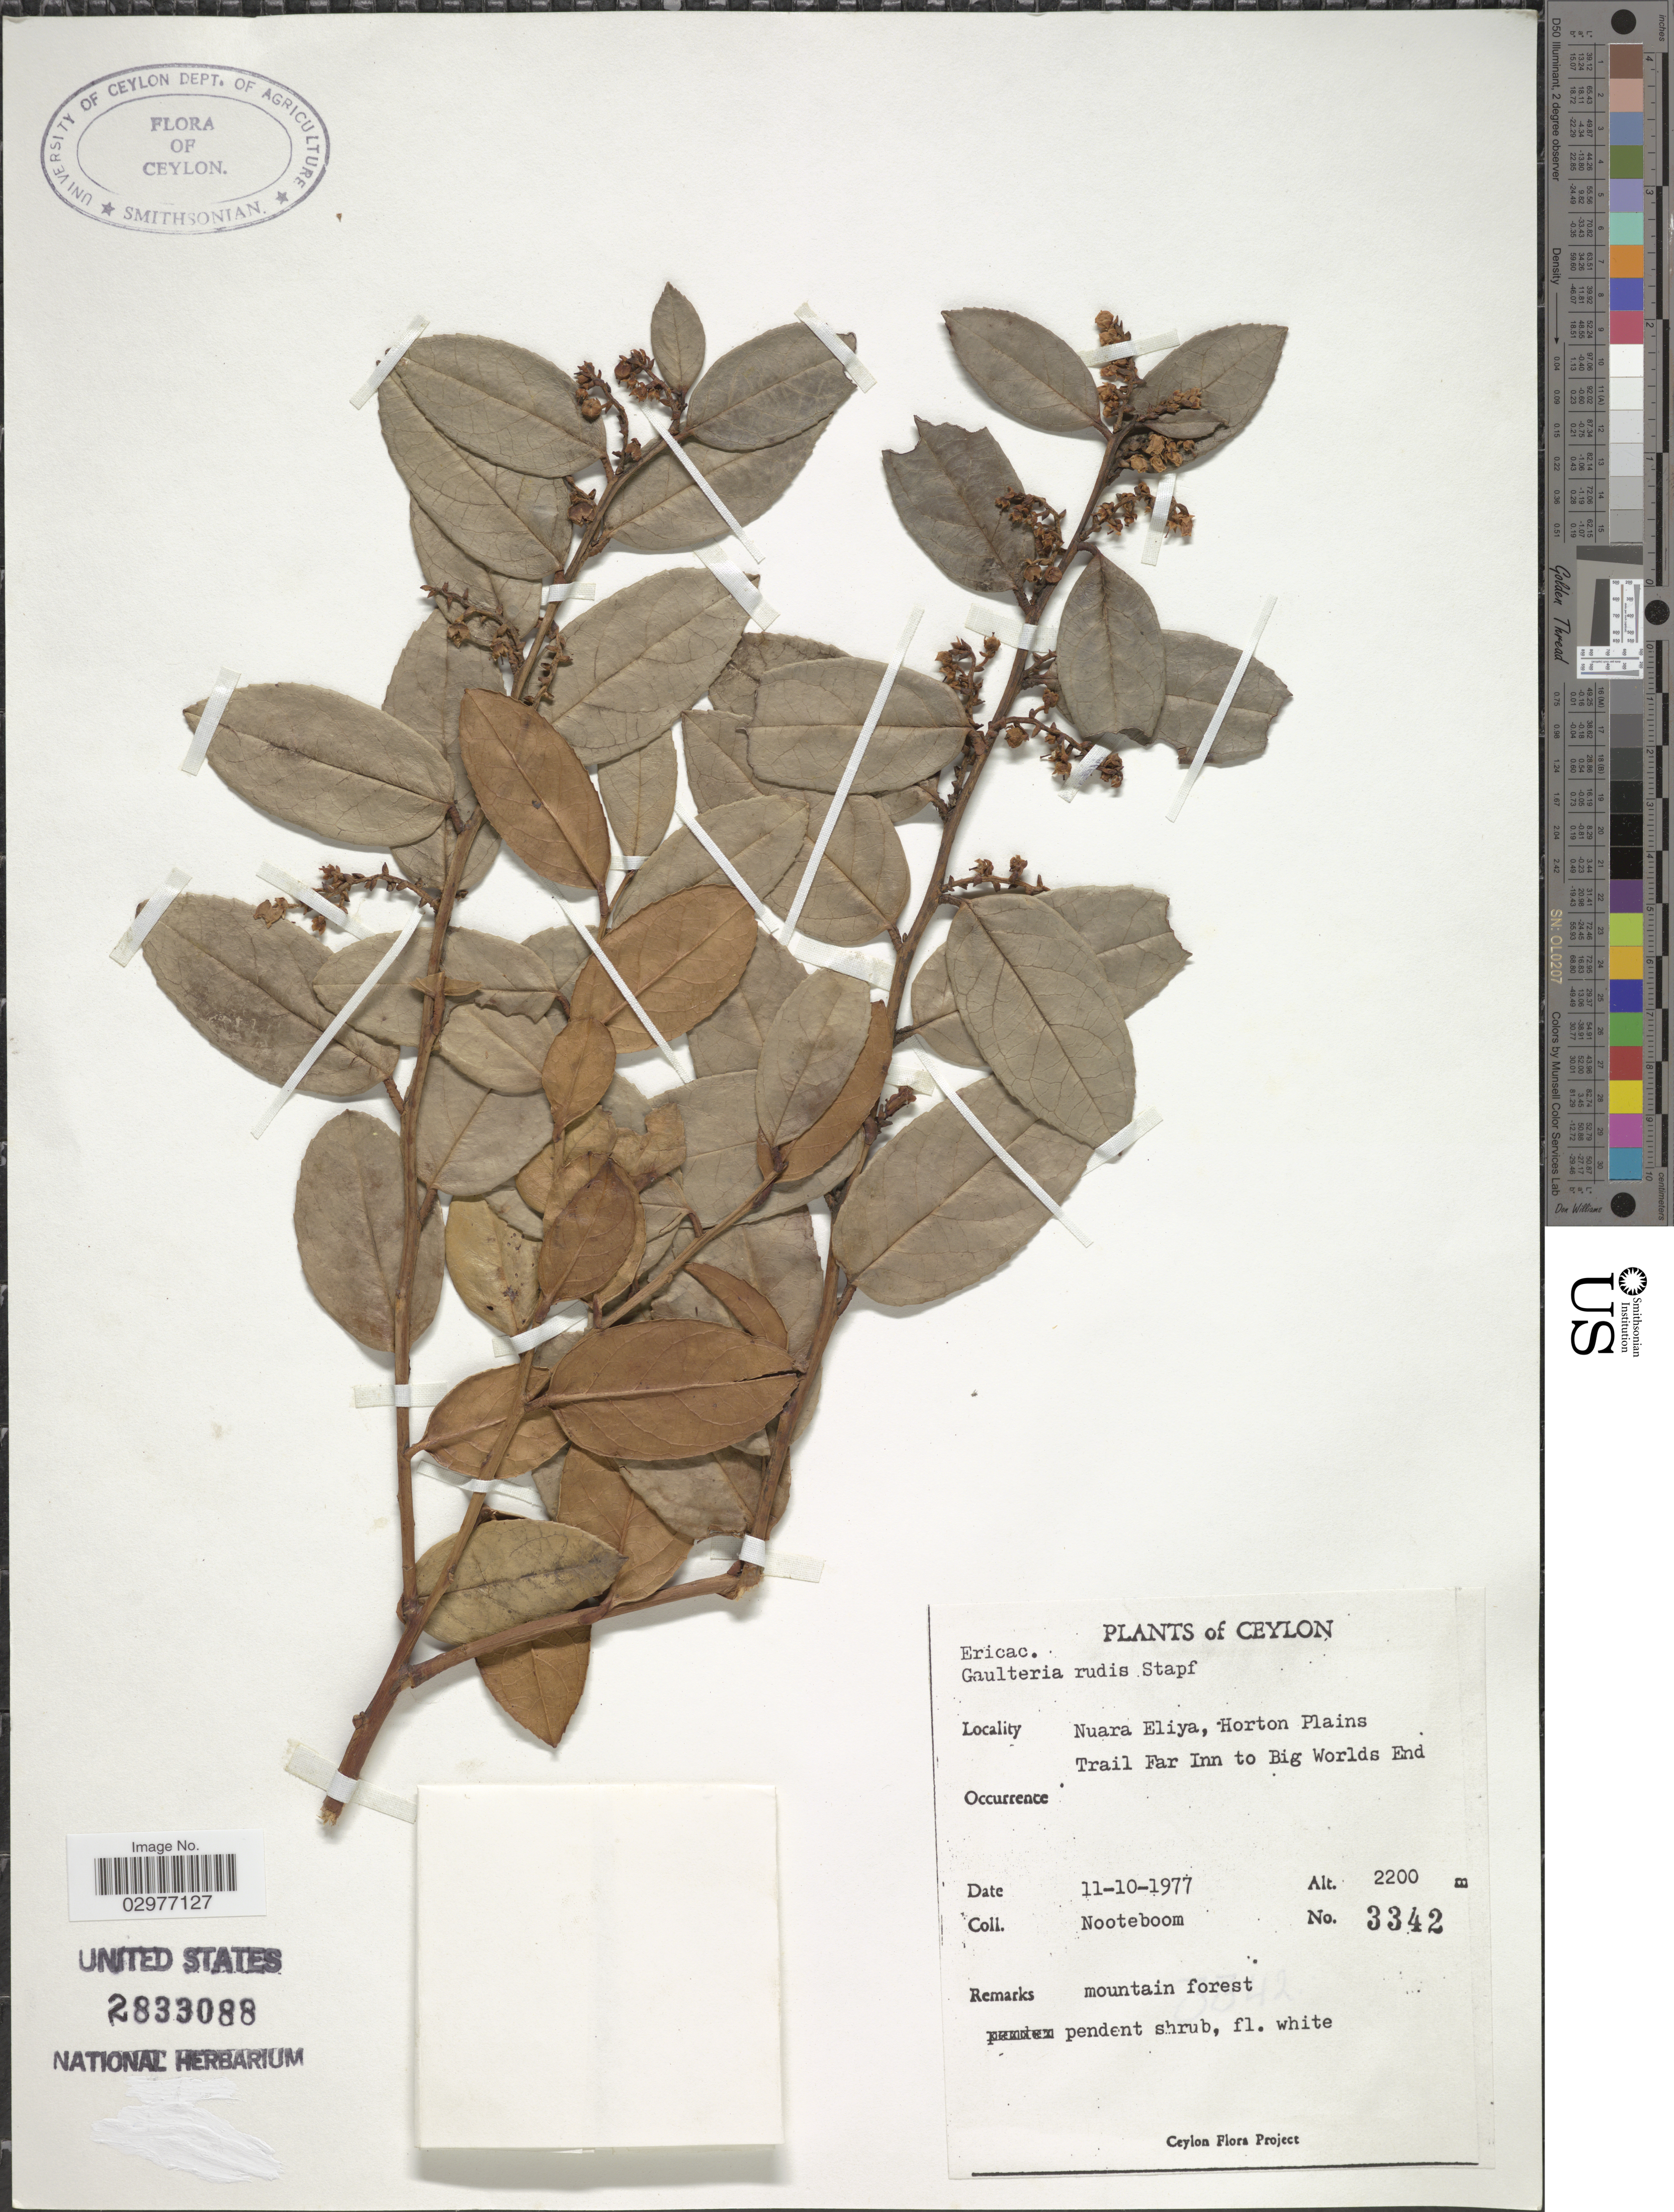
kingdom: Plantae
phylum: Tracheophyta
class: Magnoliopsida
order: Ericales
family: Ericaceae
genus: Gaultheria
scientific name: Gaultheria leschenaultii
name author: DC.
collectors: Nooteboom, --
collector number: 3342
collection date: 1977-10-11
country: Sri Lanka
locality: Ceylon. Nuara Eliya, Horton Plains Trail Far Inn to Big World's End.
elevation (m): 2200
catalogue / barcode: US 2833088